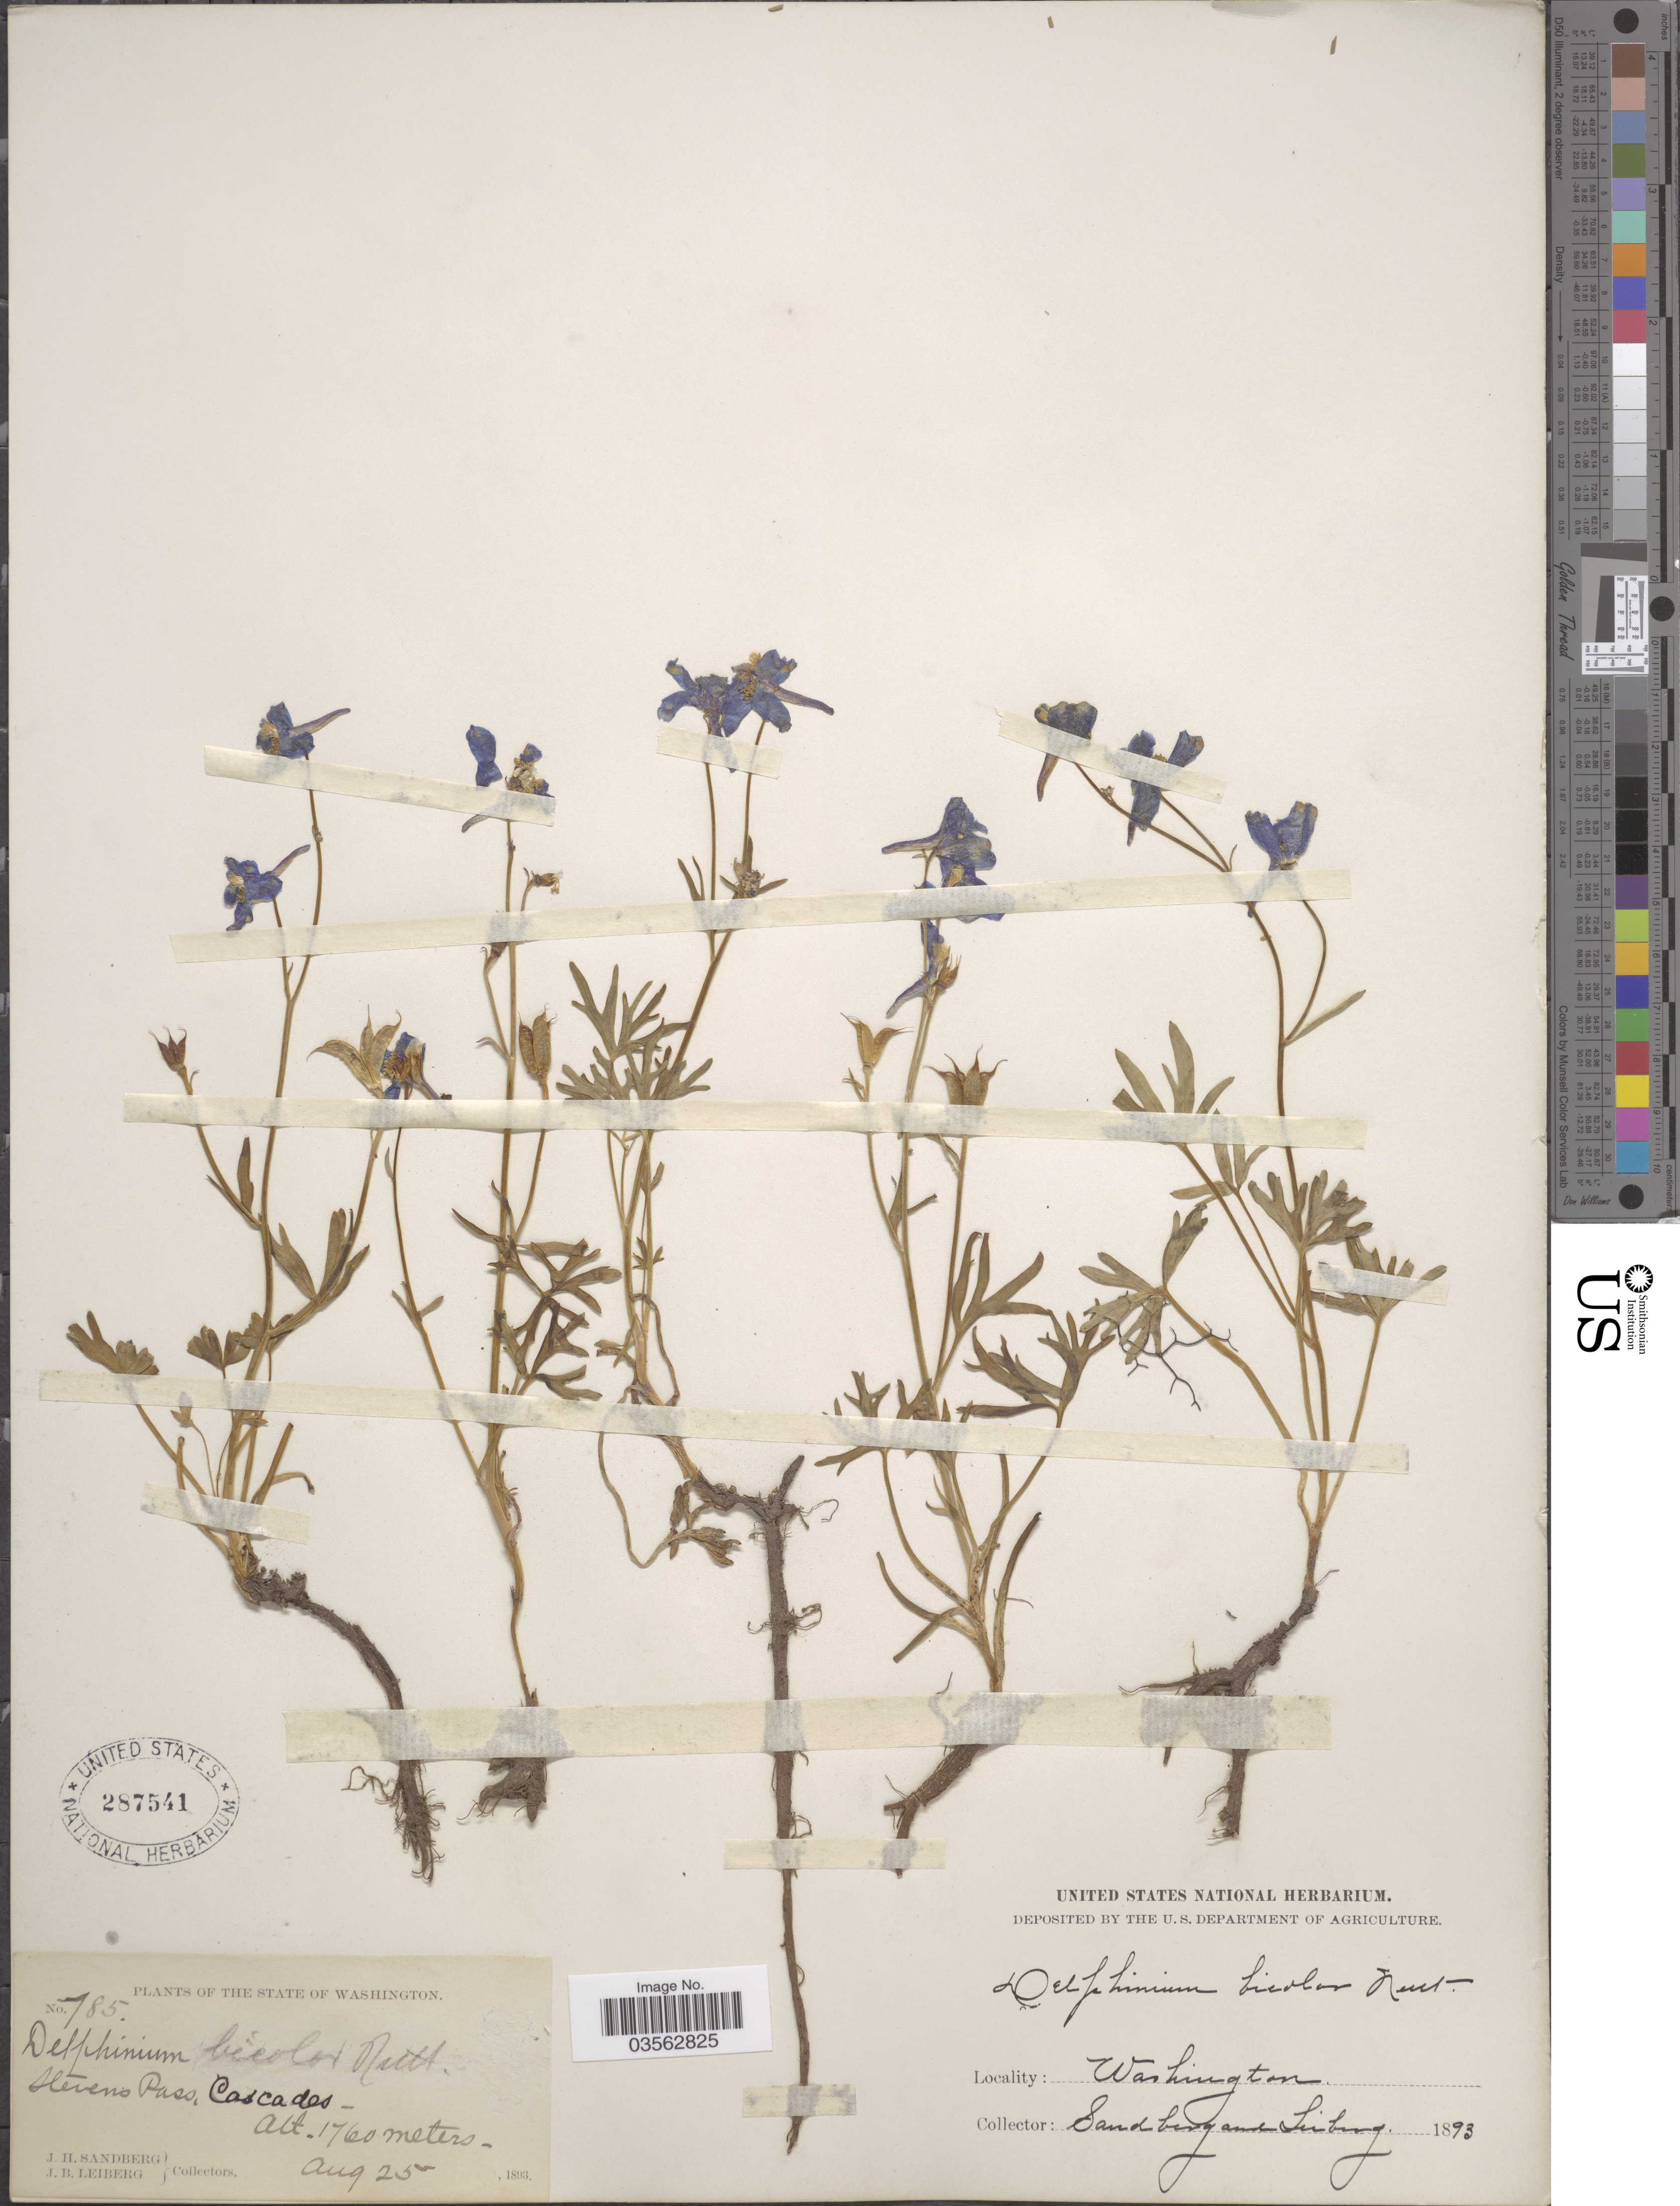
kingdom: Plantae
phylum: Tracheophyta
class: Magnoliopsida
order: Ranunculales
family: Ranunculaceae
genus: Delphinium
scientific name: Delphinium columbianum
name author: Greene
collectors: J. H. Sandberg & J. B. Leiberg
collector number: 785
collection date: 1893-08-25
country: United States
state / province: Washington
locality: Stevens Pass, Cascades.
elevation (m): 1760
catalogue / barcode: US 287541